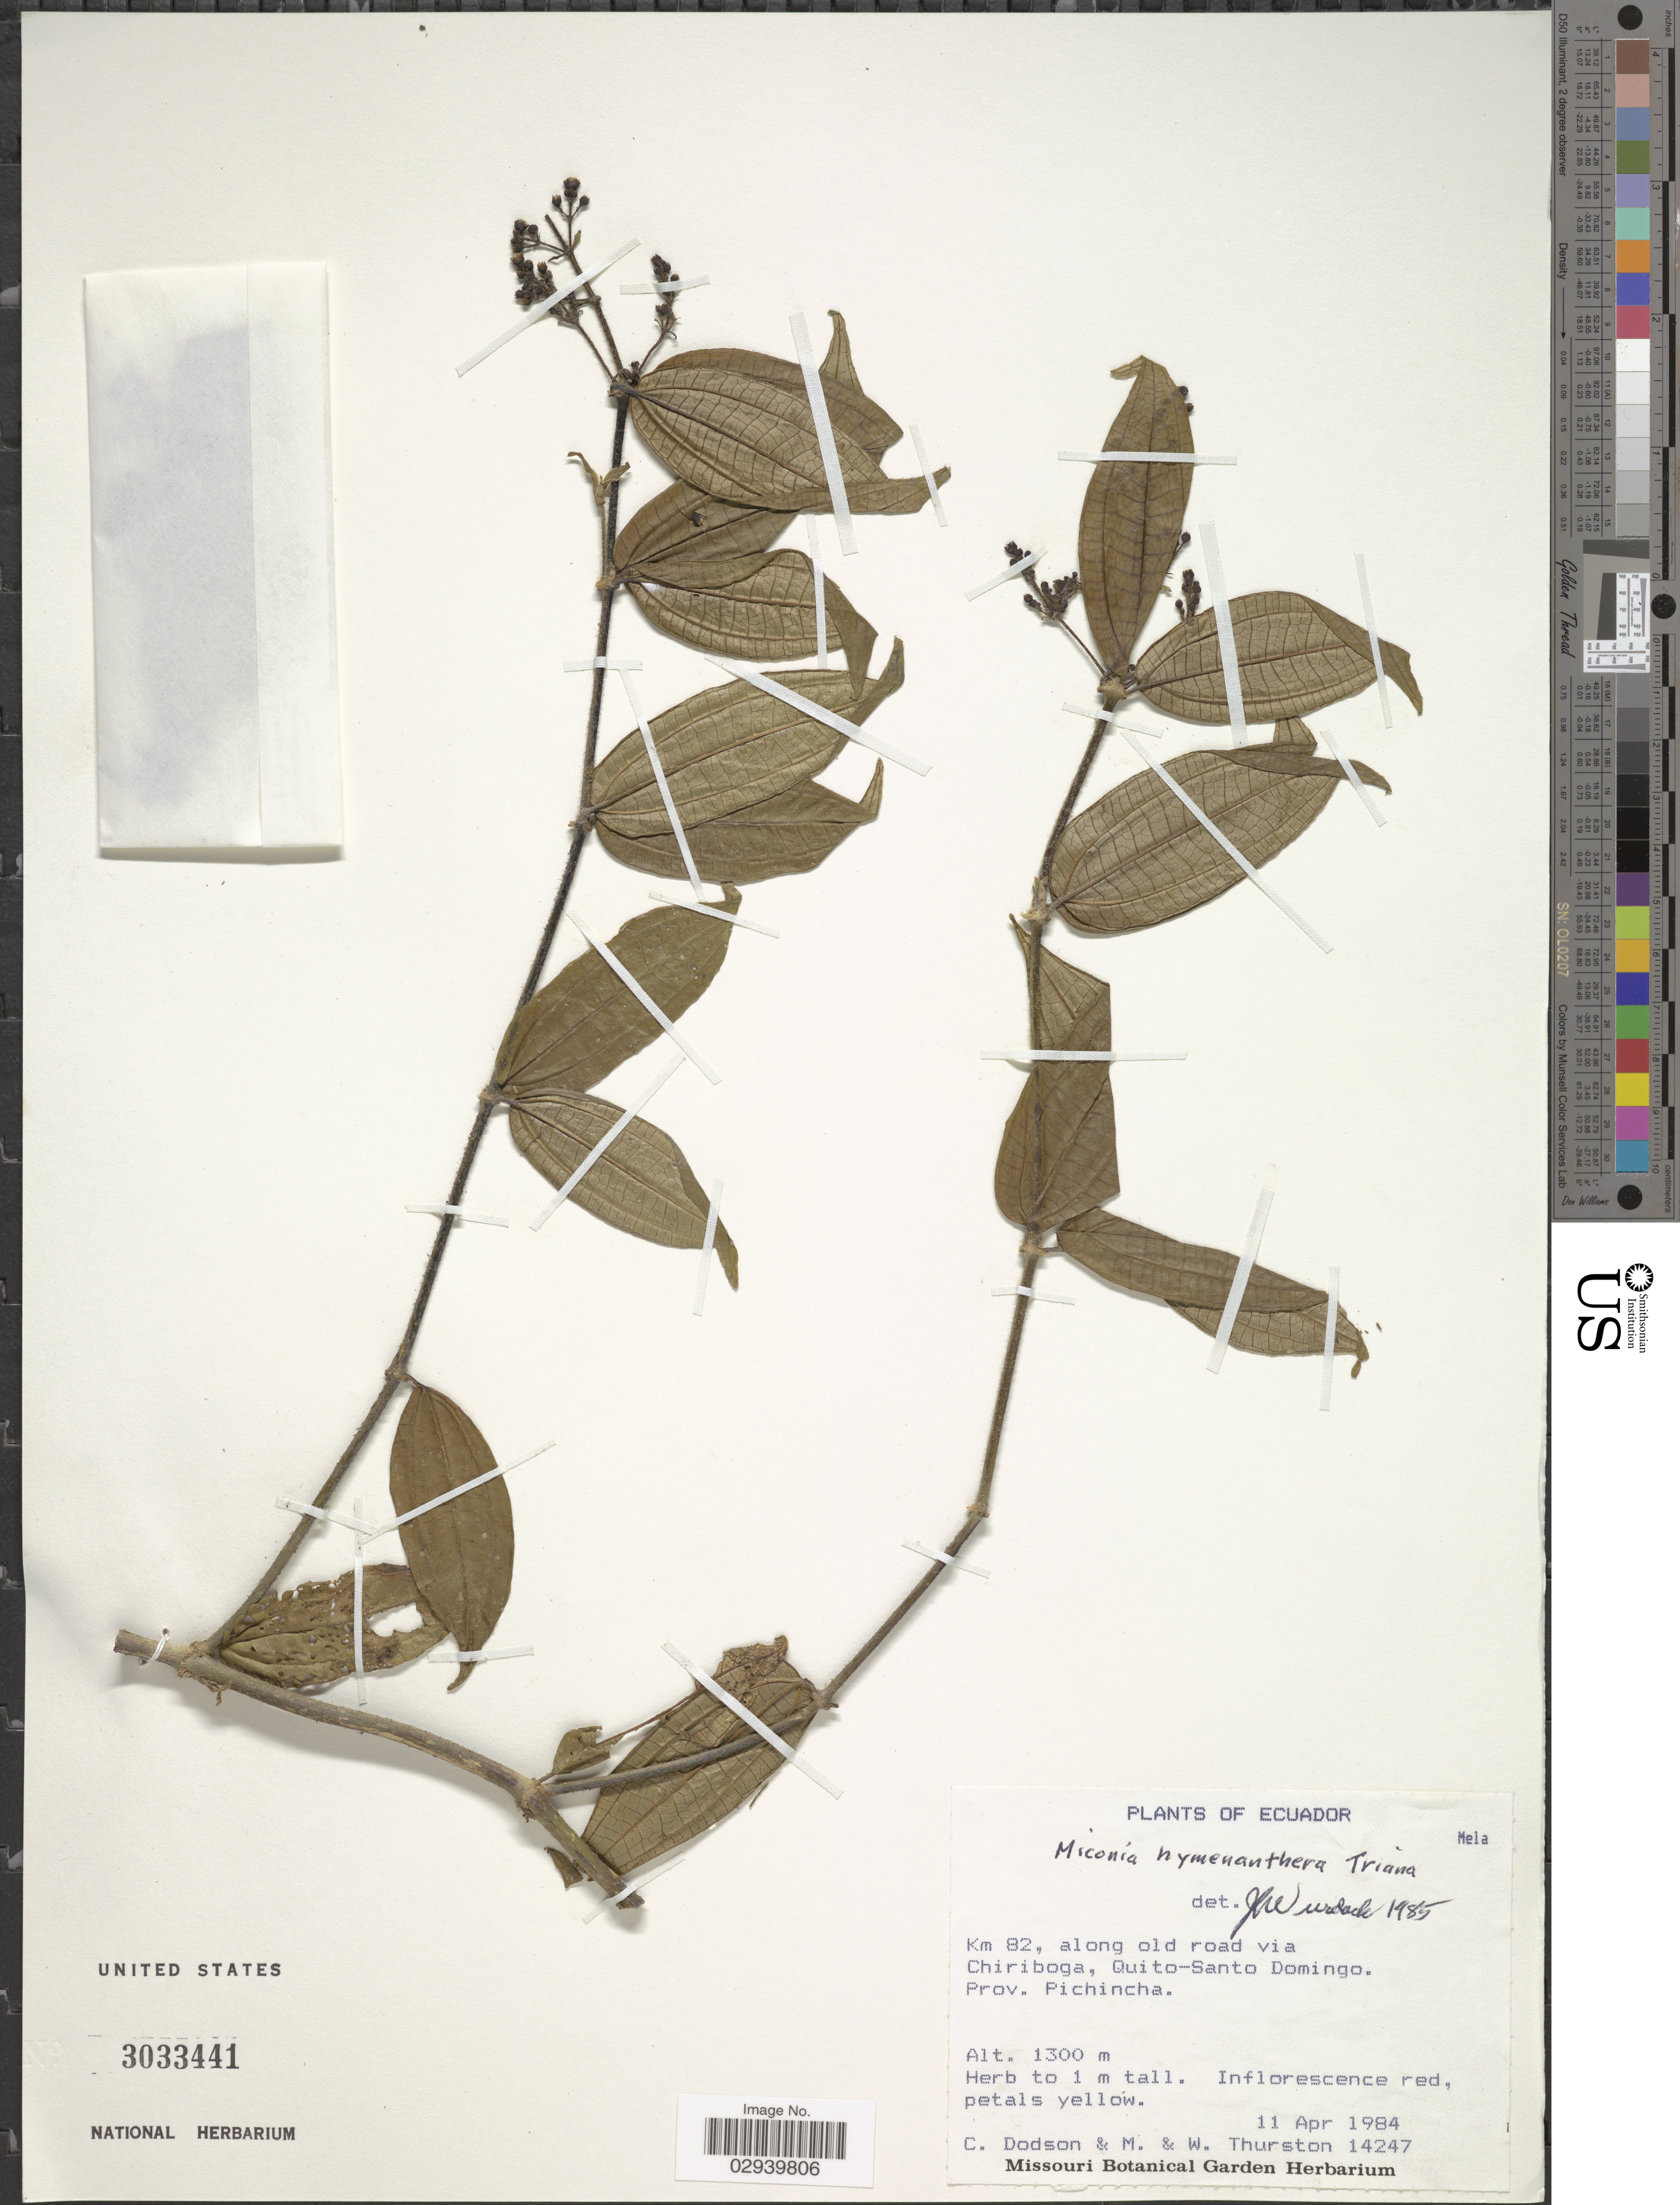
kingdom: Plantae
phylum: Tracheophyta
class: Magnoliopsida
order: Myrtales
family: Melastomataceae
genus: Miconia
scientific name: Miconia hymenanthera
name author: Triana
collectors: C. Dodson, M. Thurston & W. Thurston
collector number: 14247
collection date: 1984-04-11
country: Ecuador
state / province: Pichincha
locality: Km 82, along old road via Chiriboga, Quito-Santo Domingo. Prov. Pichincha.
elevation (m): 1300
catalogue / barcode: US 3033441